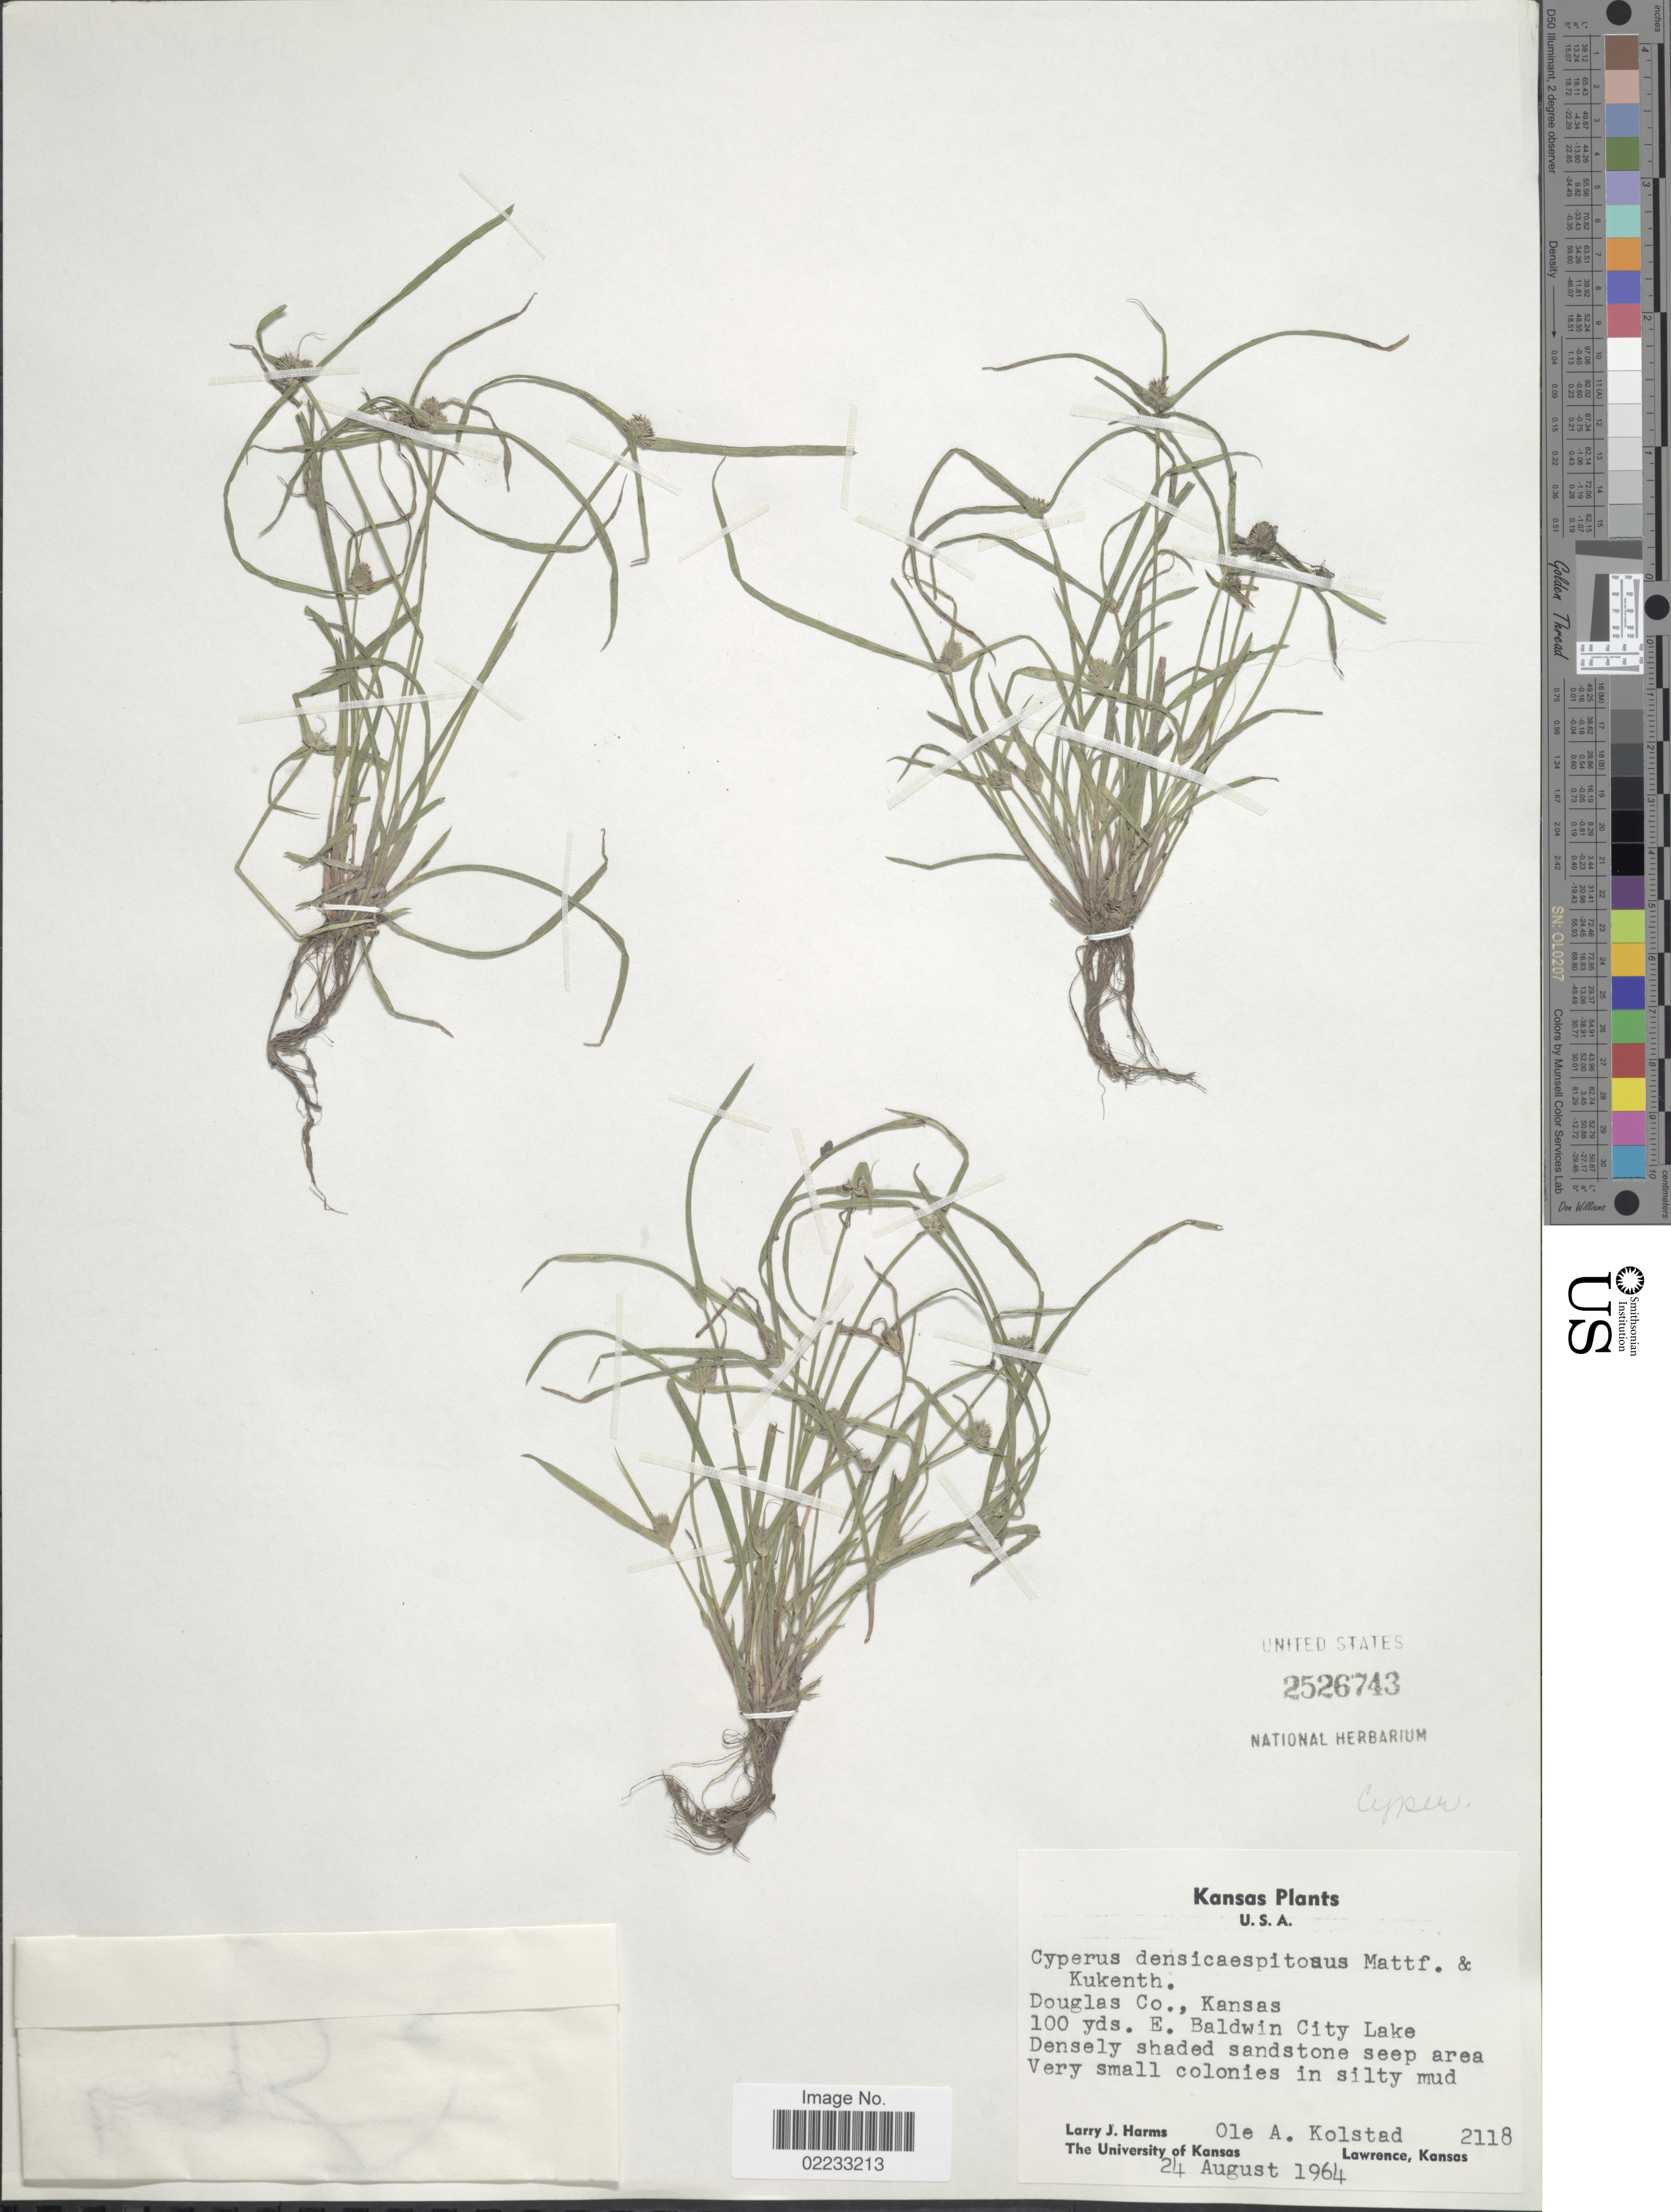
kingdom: Plantae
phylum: Tracheophyta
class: Liliopsida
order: Poales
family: Cyperaceae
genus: Cyperus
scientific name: Cyperus hortensis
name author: (Salzm. ex Steud.) Dorr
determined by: Strong, Mark T., (BOT), Smithsonian Institution - National Museum of Natural History (UNITED STATES)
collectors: L. Harms & O. Kolstad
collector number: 2118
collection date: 1964-08-24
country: United States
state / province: Kansas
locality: Douglas Co., 100 yds. E. Baldwin City Lake.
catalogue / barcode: US 2526743